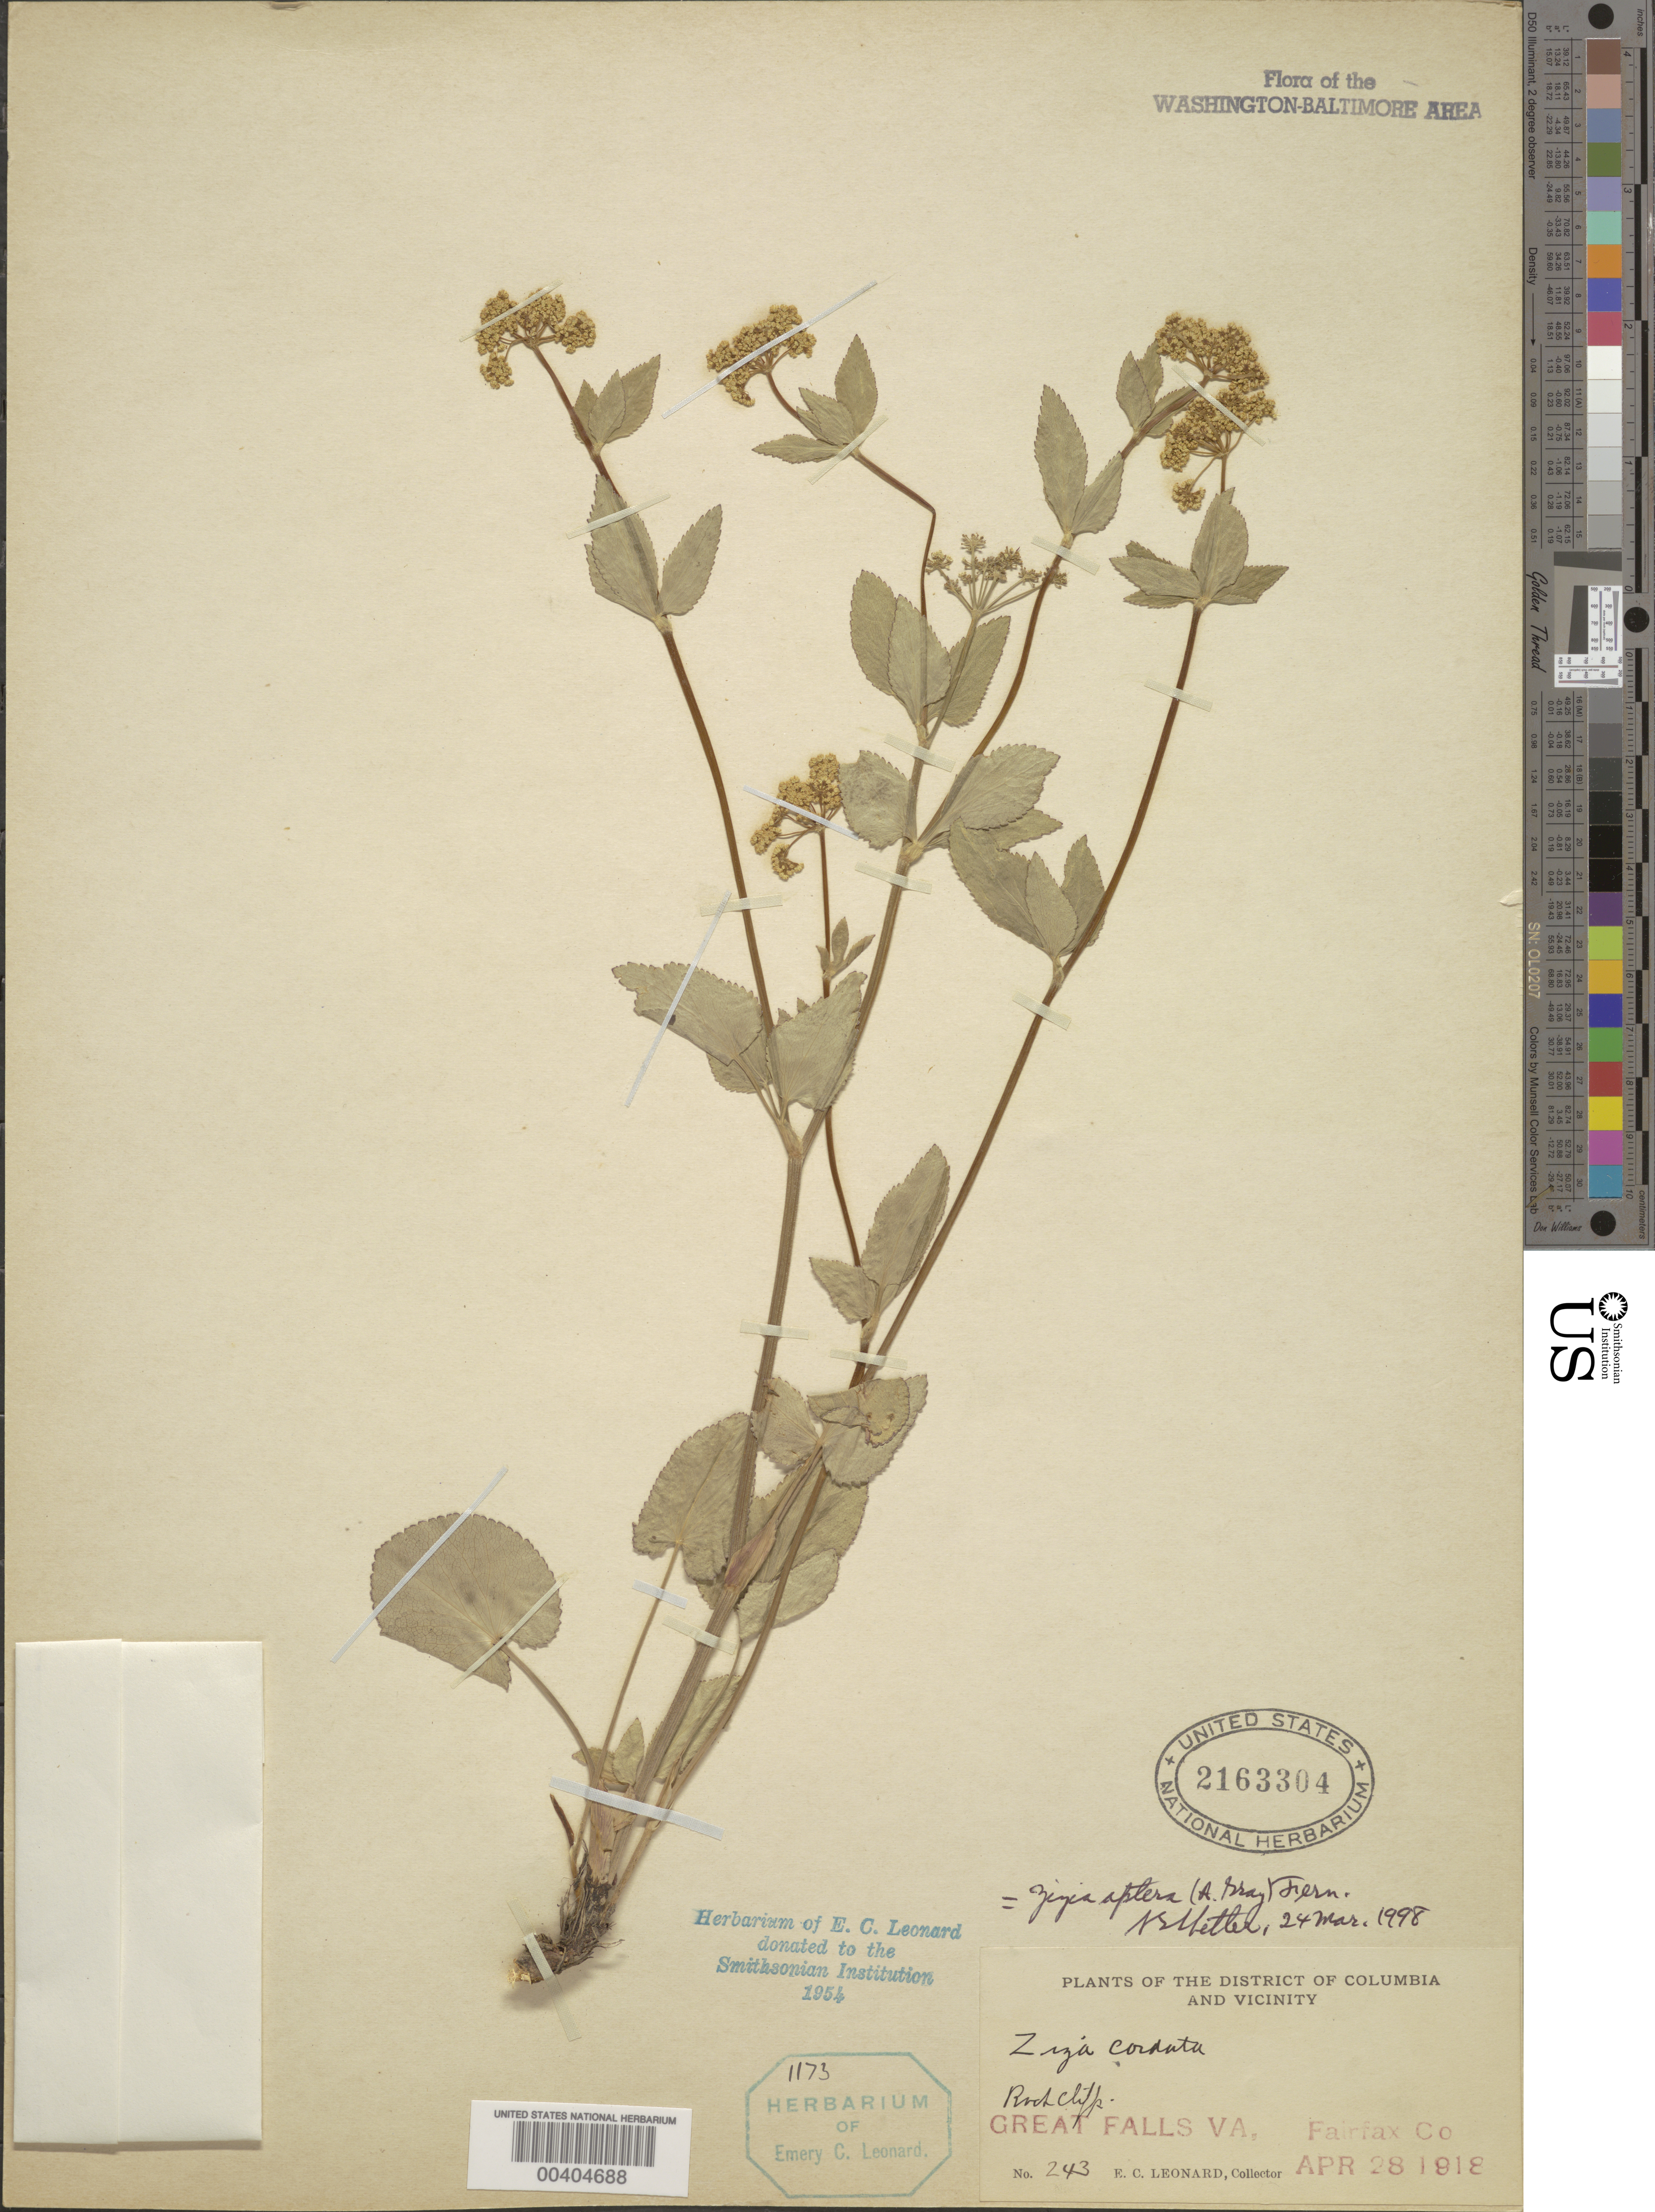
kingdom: Plantae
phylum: Tracheophyta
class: Magnoliopsida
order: Apiales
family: Apiaceae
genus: Zizia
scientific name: Zizia aptera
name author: (A. Gray) Fernald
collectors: E. C. Leonard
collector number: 243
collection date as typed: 28 Apr 1918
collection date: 1918-04-28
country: United States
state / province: Virginia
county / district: Fairfax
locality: Great Falls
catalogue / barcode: US 2163304